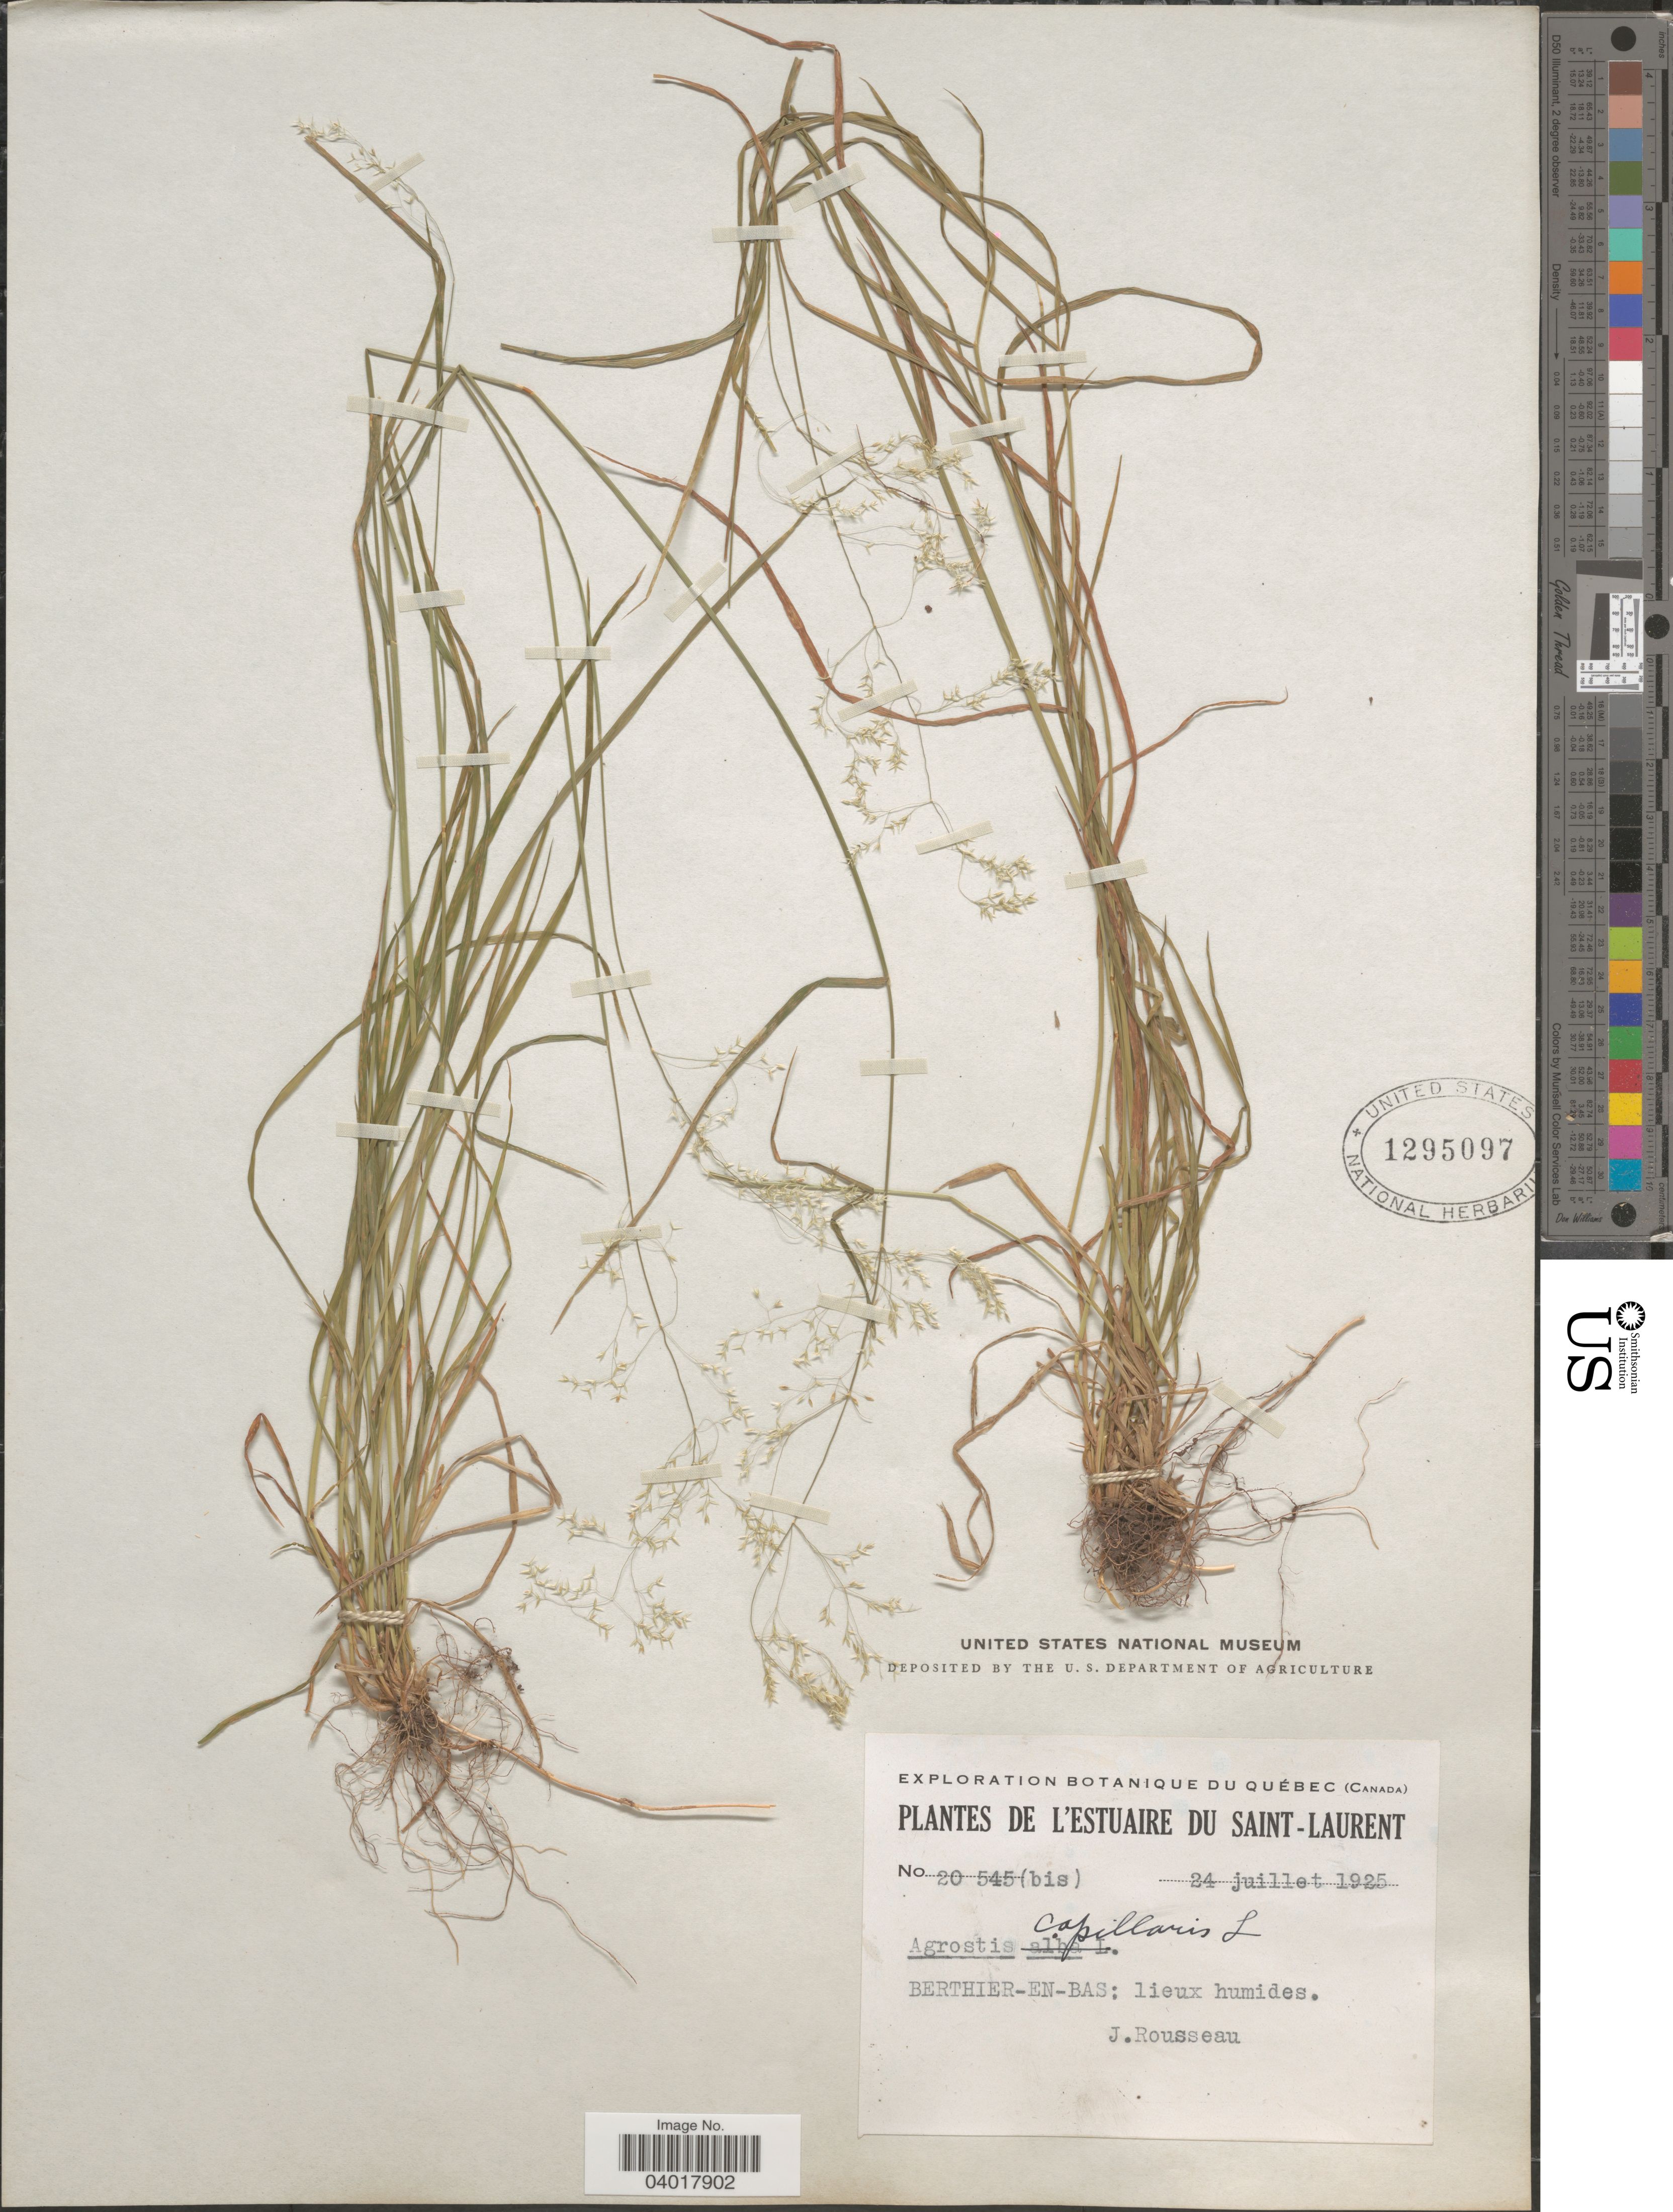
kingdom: Plantae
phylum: Tracheophyta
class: Liliopsida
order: Poales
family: Poaceae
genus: Agrostis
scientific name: Agrostis capillaris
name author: L.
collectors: J. Rousseau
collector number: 20545(bis)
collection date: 1925-07-24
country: Canada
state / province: Quebec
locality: L'Estuaire du Saint-Laurent. Berthier-en-bas.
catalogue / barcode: US 1295097